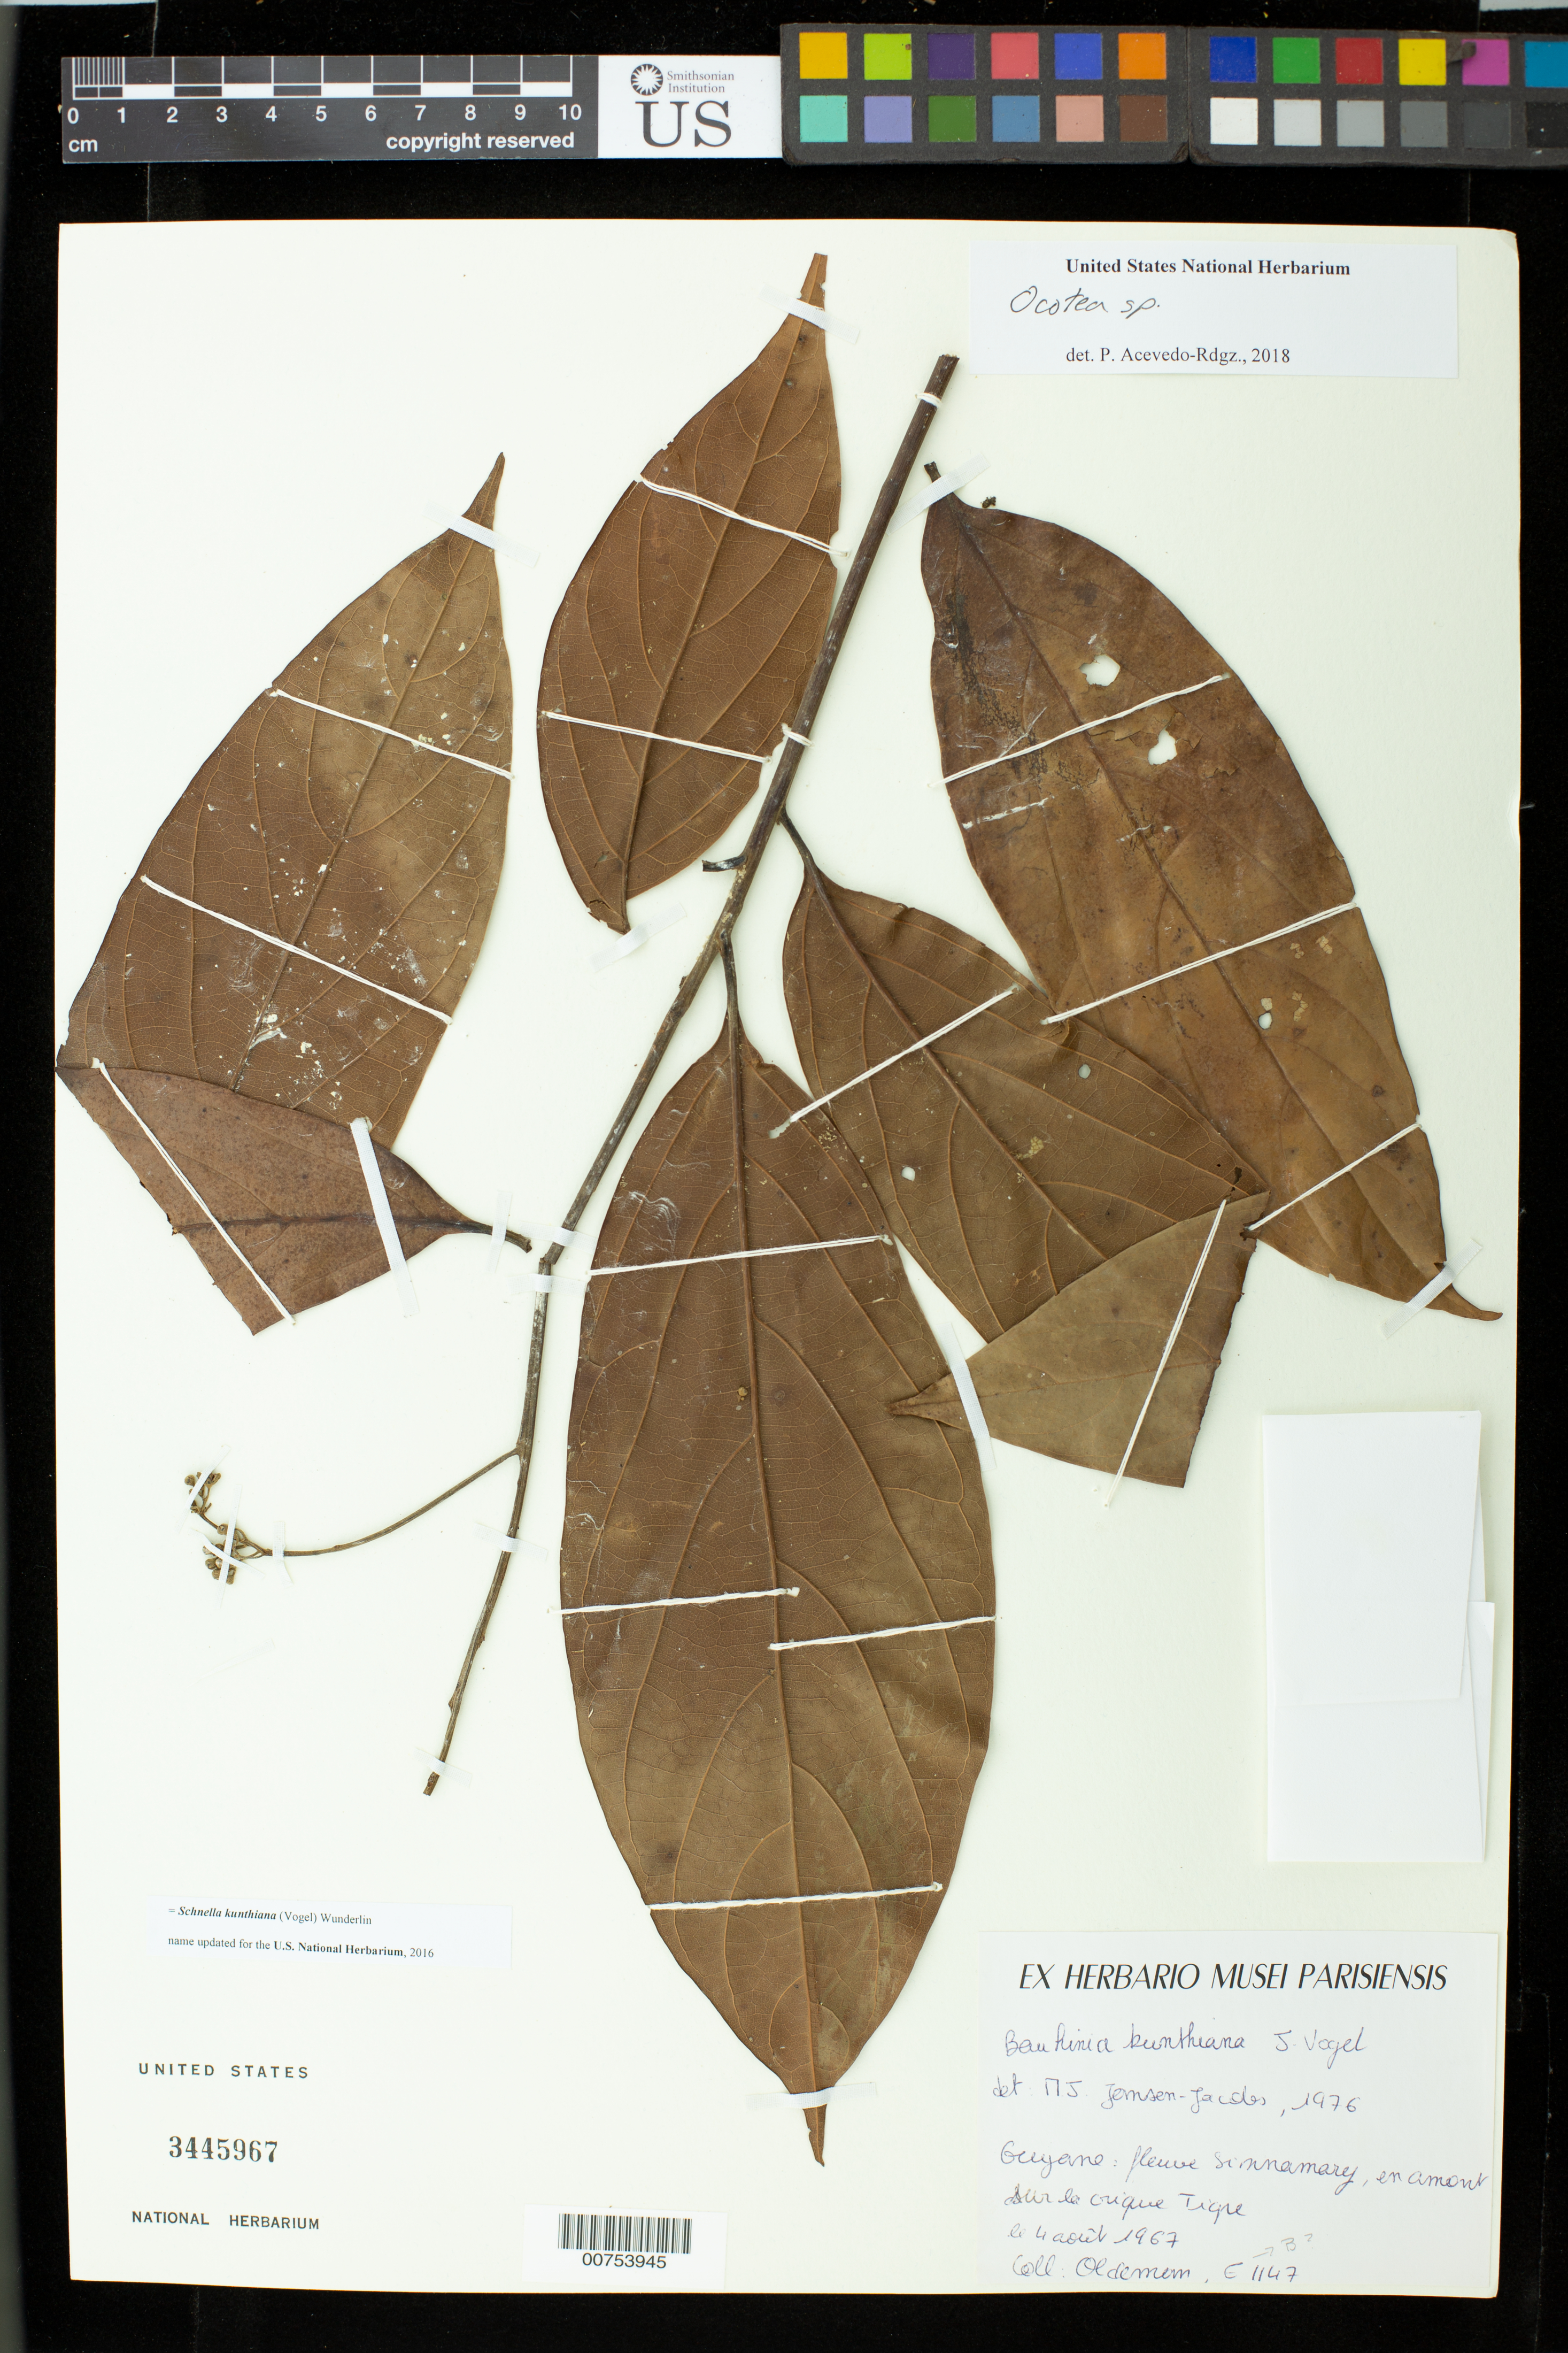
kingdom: Plantae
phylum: Tracheophyta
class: Magnoliopsida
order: Laurales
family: Lauraceae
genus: Ocotea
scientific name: Ocotea sp.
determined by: Acevedo-Rodríguez, P., (BOT), Smithsonian Institution - National Museum of Natural History (UNITED STATES)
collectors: R. Oldeman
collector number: B 1147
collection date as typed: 6-Aug-67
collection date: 1967-08-06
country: French Guiana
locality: Fleuve Sinnamary, Tigre Creek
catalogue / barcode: US 3445967